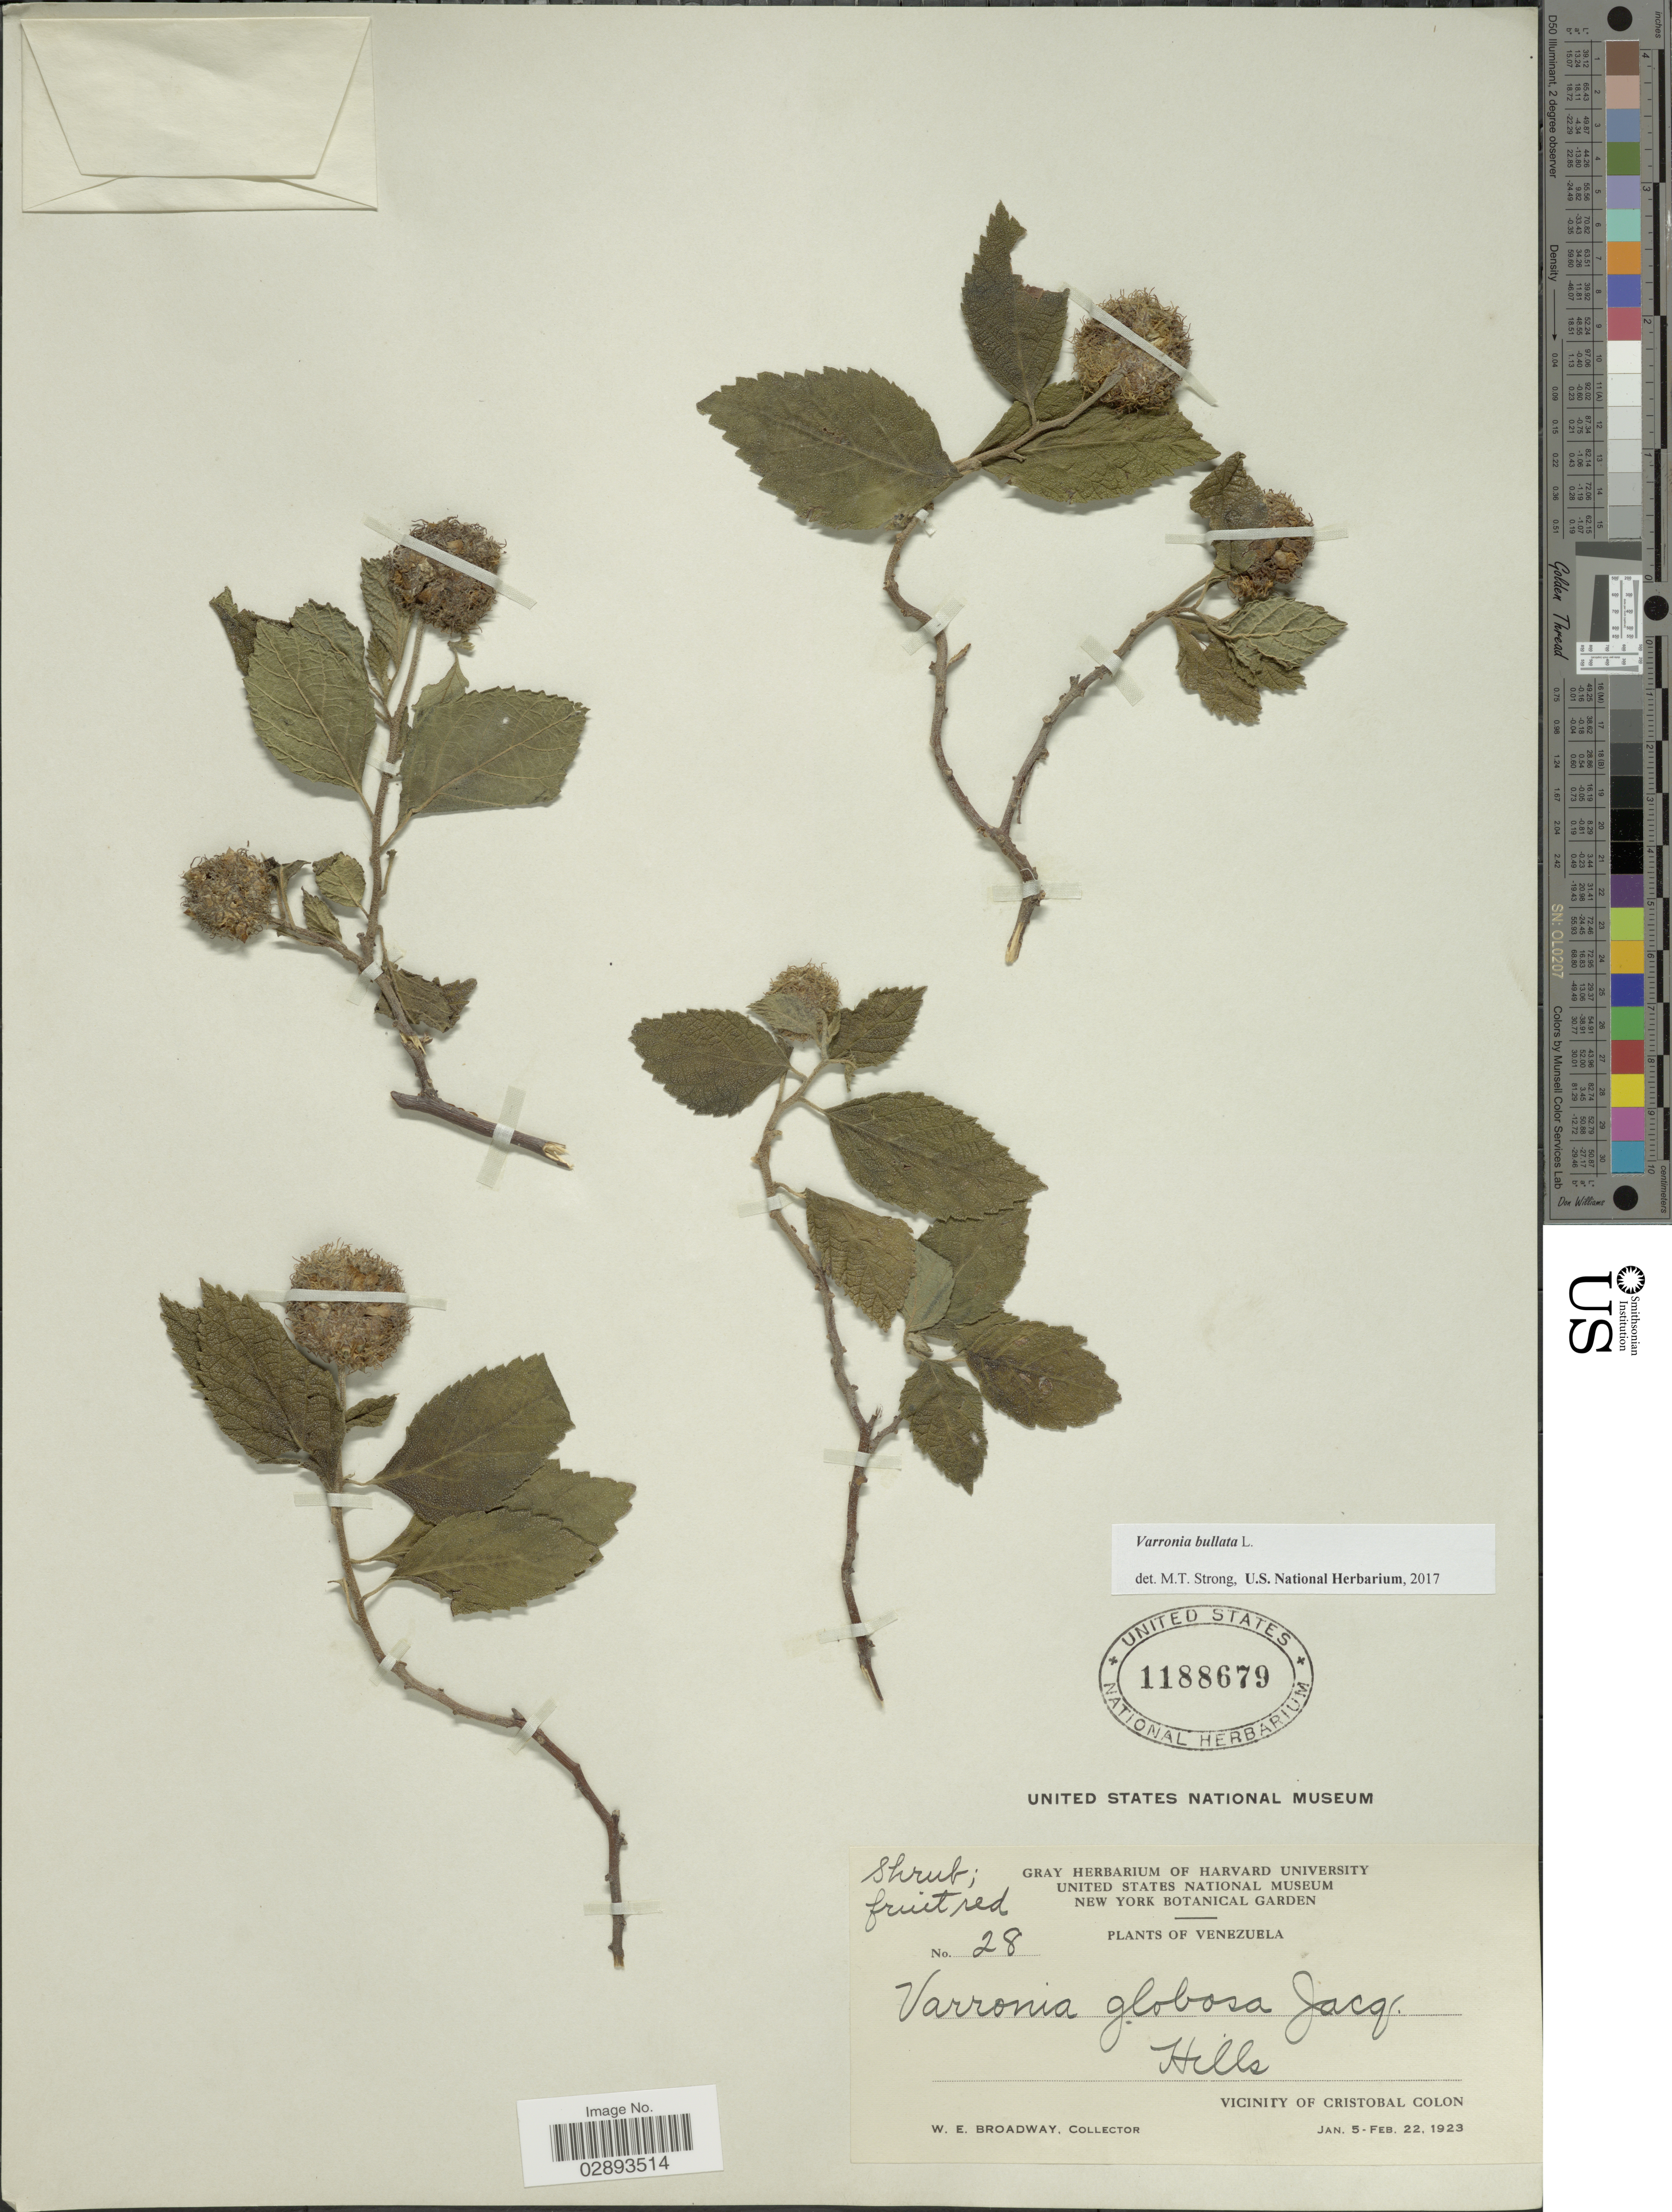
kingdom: Plantae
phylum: Tracheophyta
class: Magnoliopsida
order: Boraginales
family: Cordiaceae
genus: Varronia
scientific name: Varronia bullata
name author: L.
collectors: W. E. Broadway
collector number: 28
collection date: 1923-01-05/1923-02-22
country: Venezuela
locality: Hills, Vicinity of Cristobal Colon.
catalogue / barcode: US 1188679